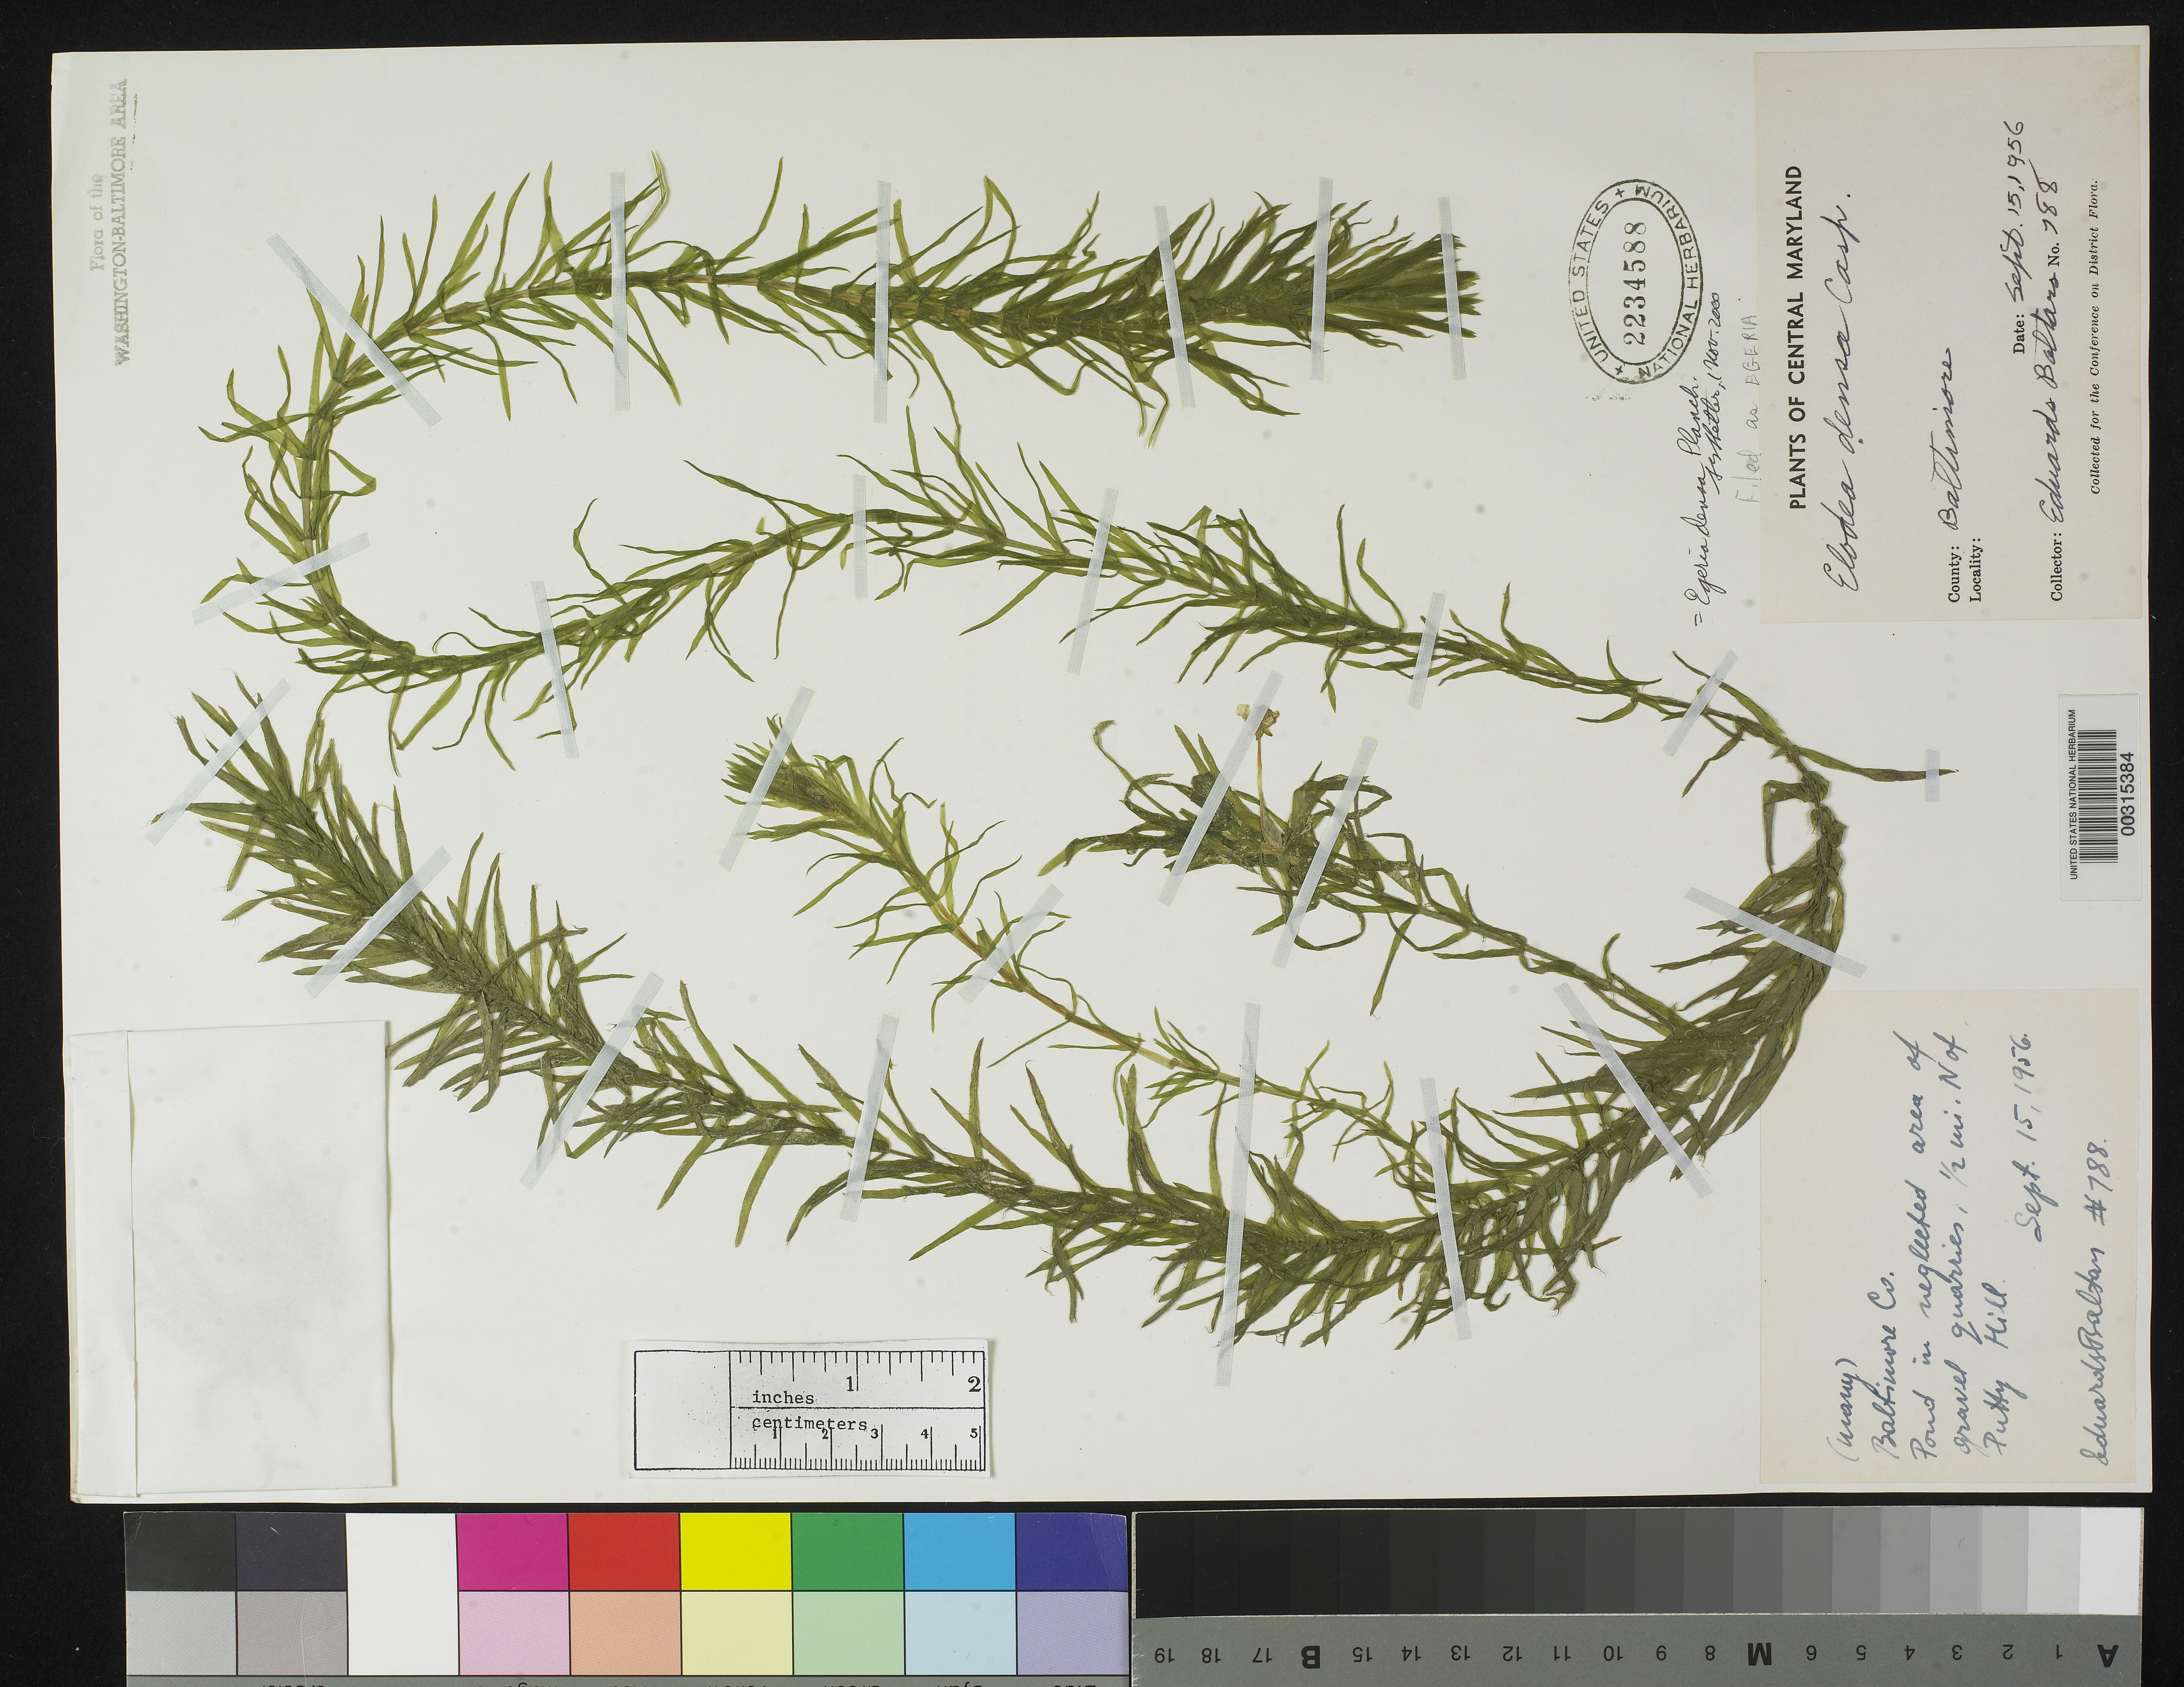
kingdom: Plantae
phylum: Tracheophyta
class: Liliopsida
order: Alismatales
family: Hydrocharitaceae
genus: Egeria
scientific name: Egeria densa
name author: Planch.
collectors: E. Baltars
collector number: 788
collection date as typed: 15 Sep 1956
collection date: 1956-09-15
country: United States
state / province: Maryland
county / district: Baltimore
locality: North of Putty Hill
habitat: Pond in gravel quarries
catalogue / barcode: US 2234588